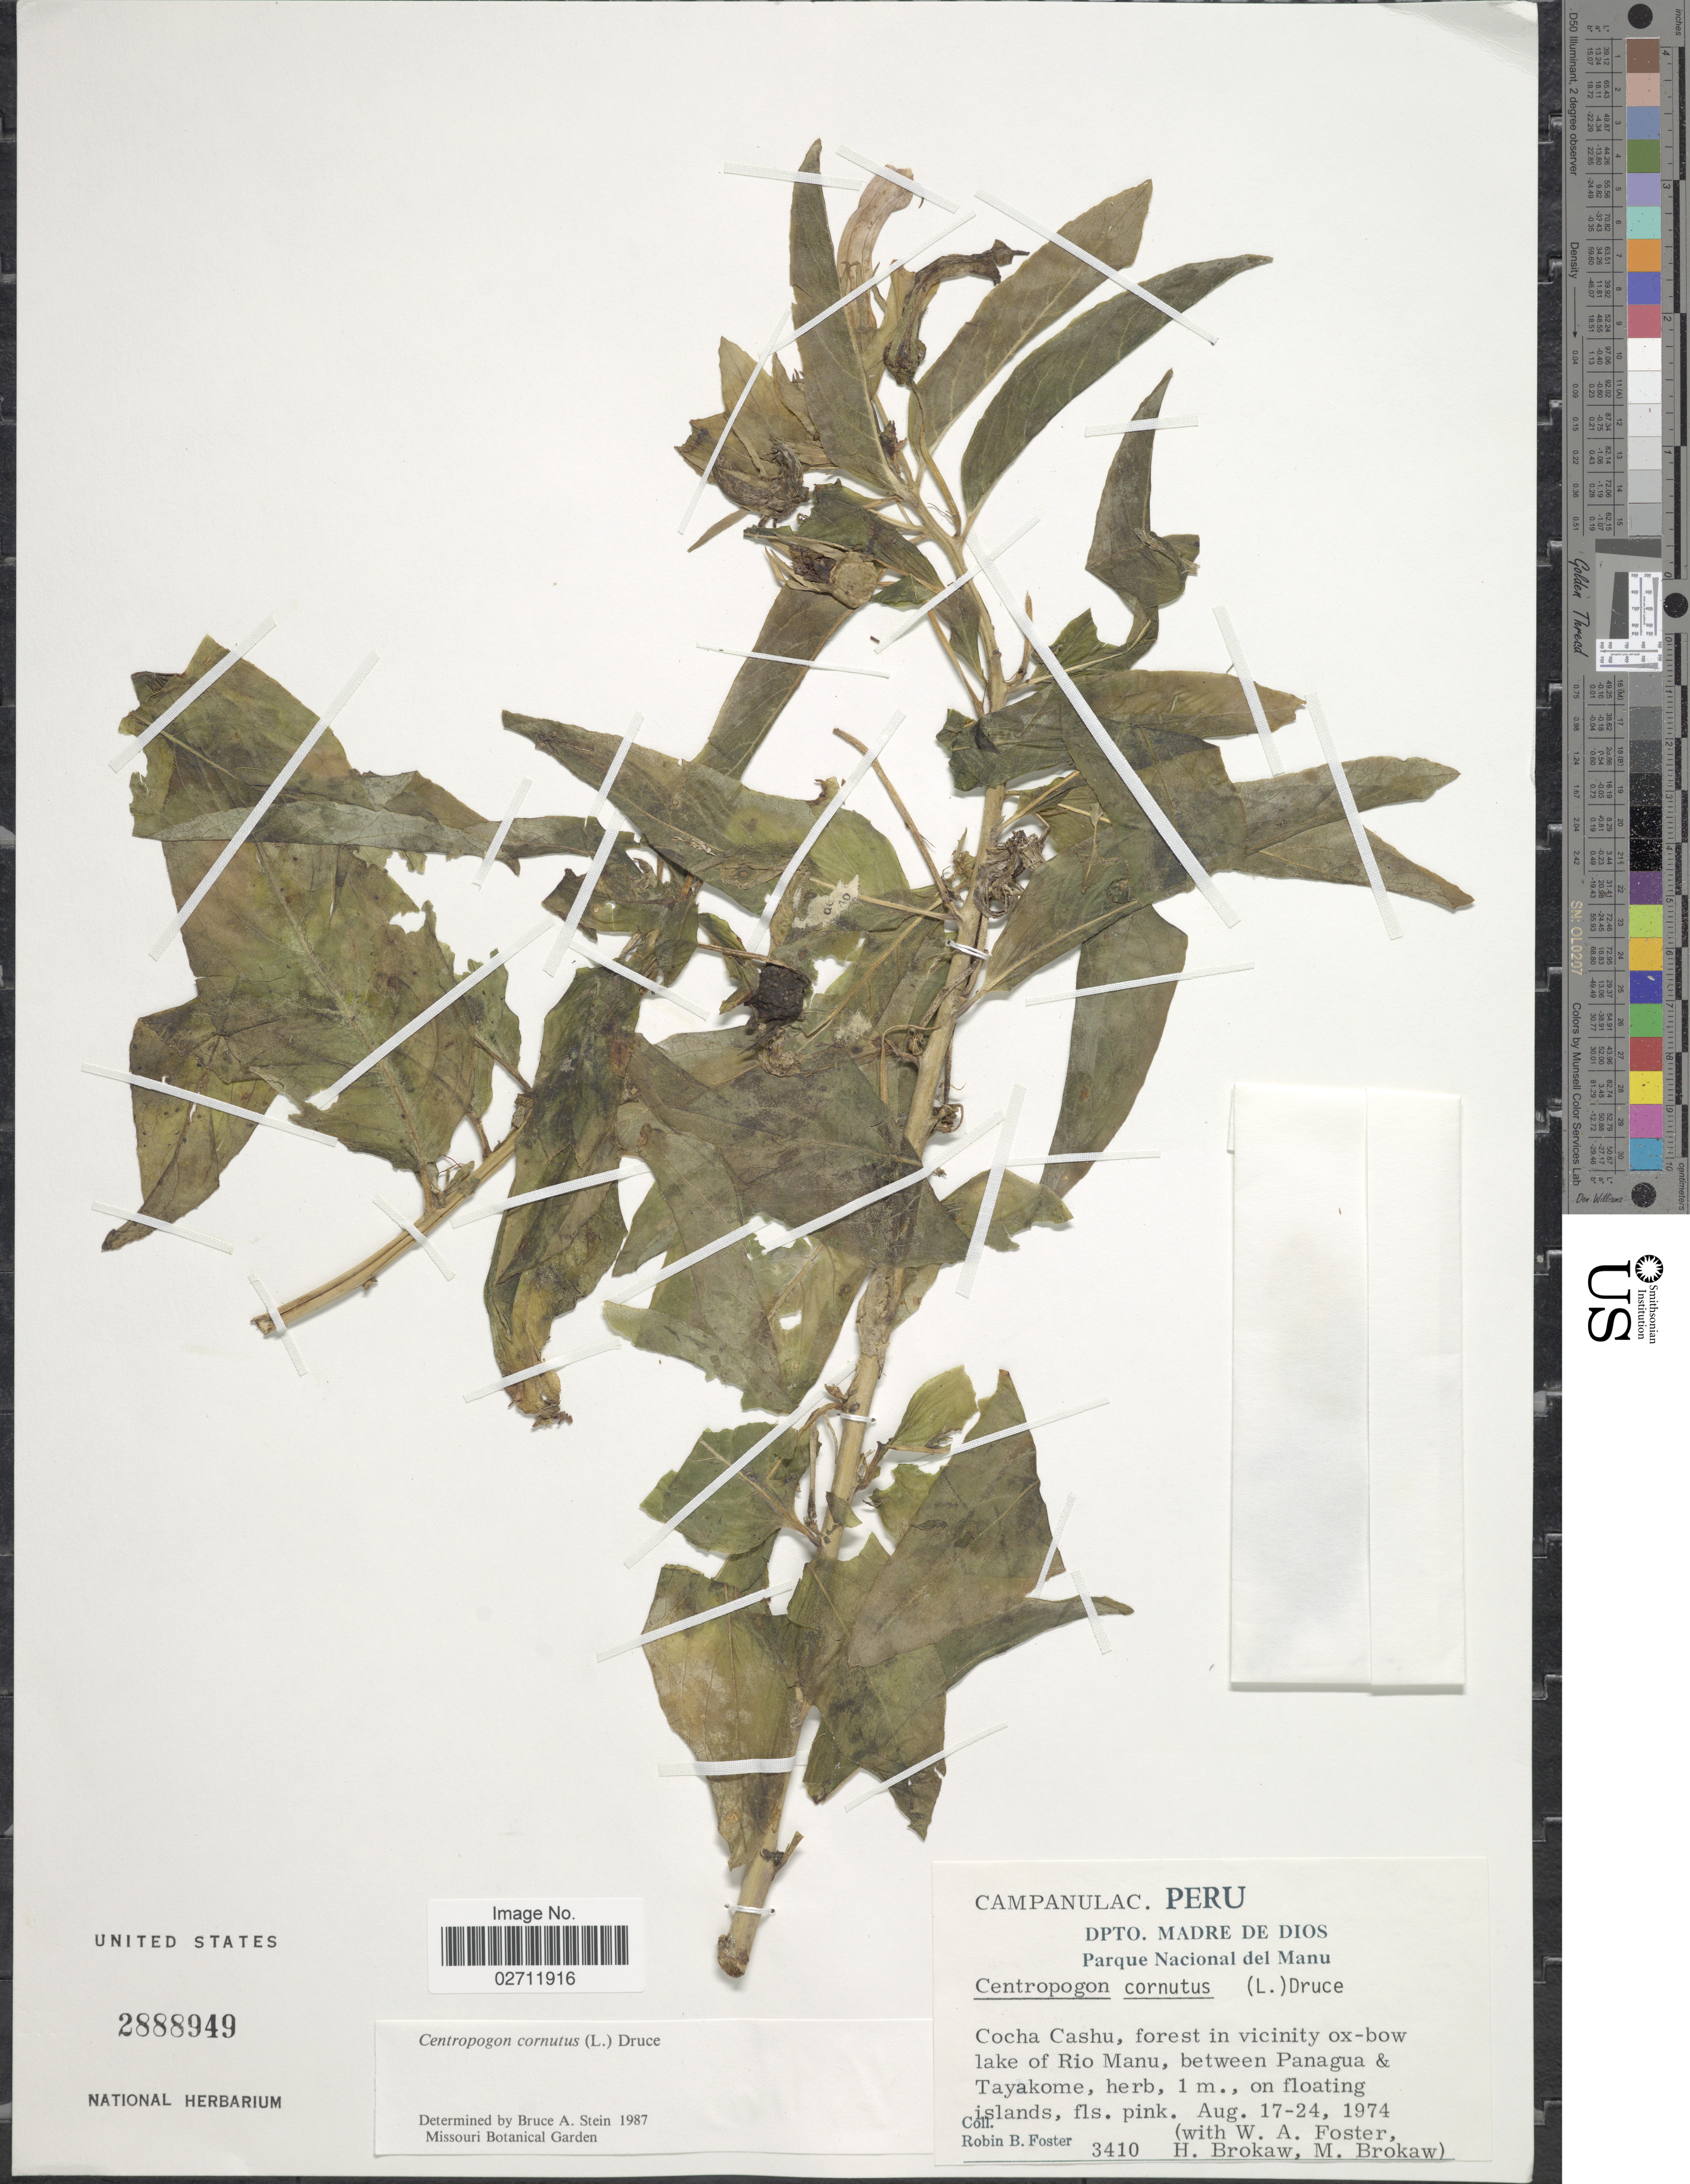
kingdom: Plantae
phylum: Tracheophyta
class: Magnoliopsida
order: Asterales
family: Campanulaceae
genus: Centropogon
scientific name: Centropogon cornutus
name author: (L.) Druce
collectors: R. B. Foster, H. Brokaw, M. Brokaw & W. Foster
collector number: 3410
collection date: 1974-08-17/1974-08-24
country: Peru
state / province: Madre de Dios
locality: Parque Nacional del Manu, Cocha Cashu, forest in vicinity ox-bow lake of Rio Manu, between Panagua & Tayakome, on floating islands.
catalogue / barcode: US 2888949